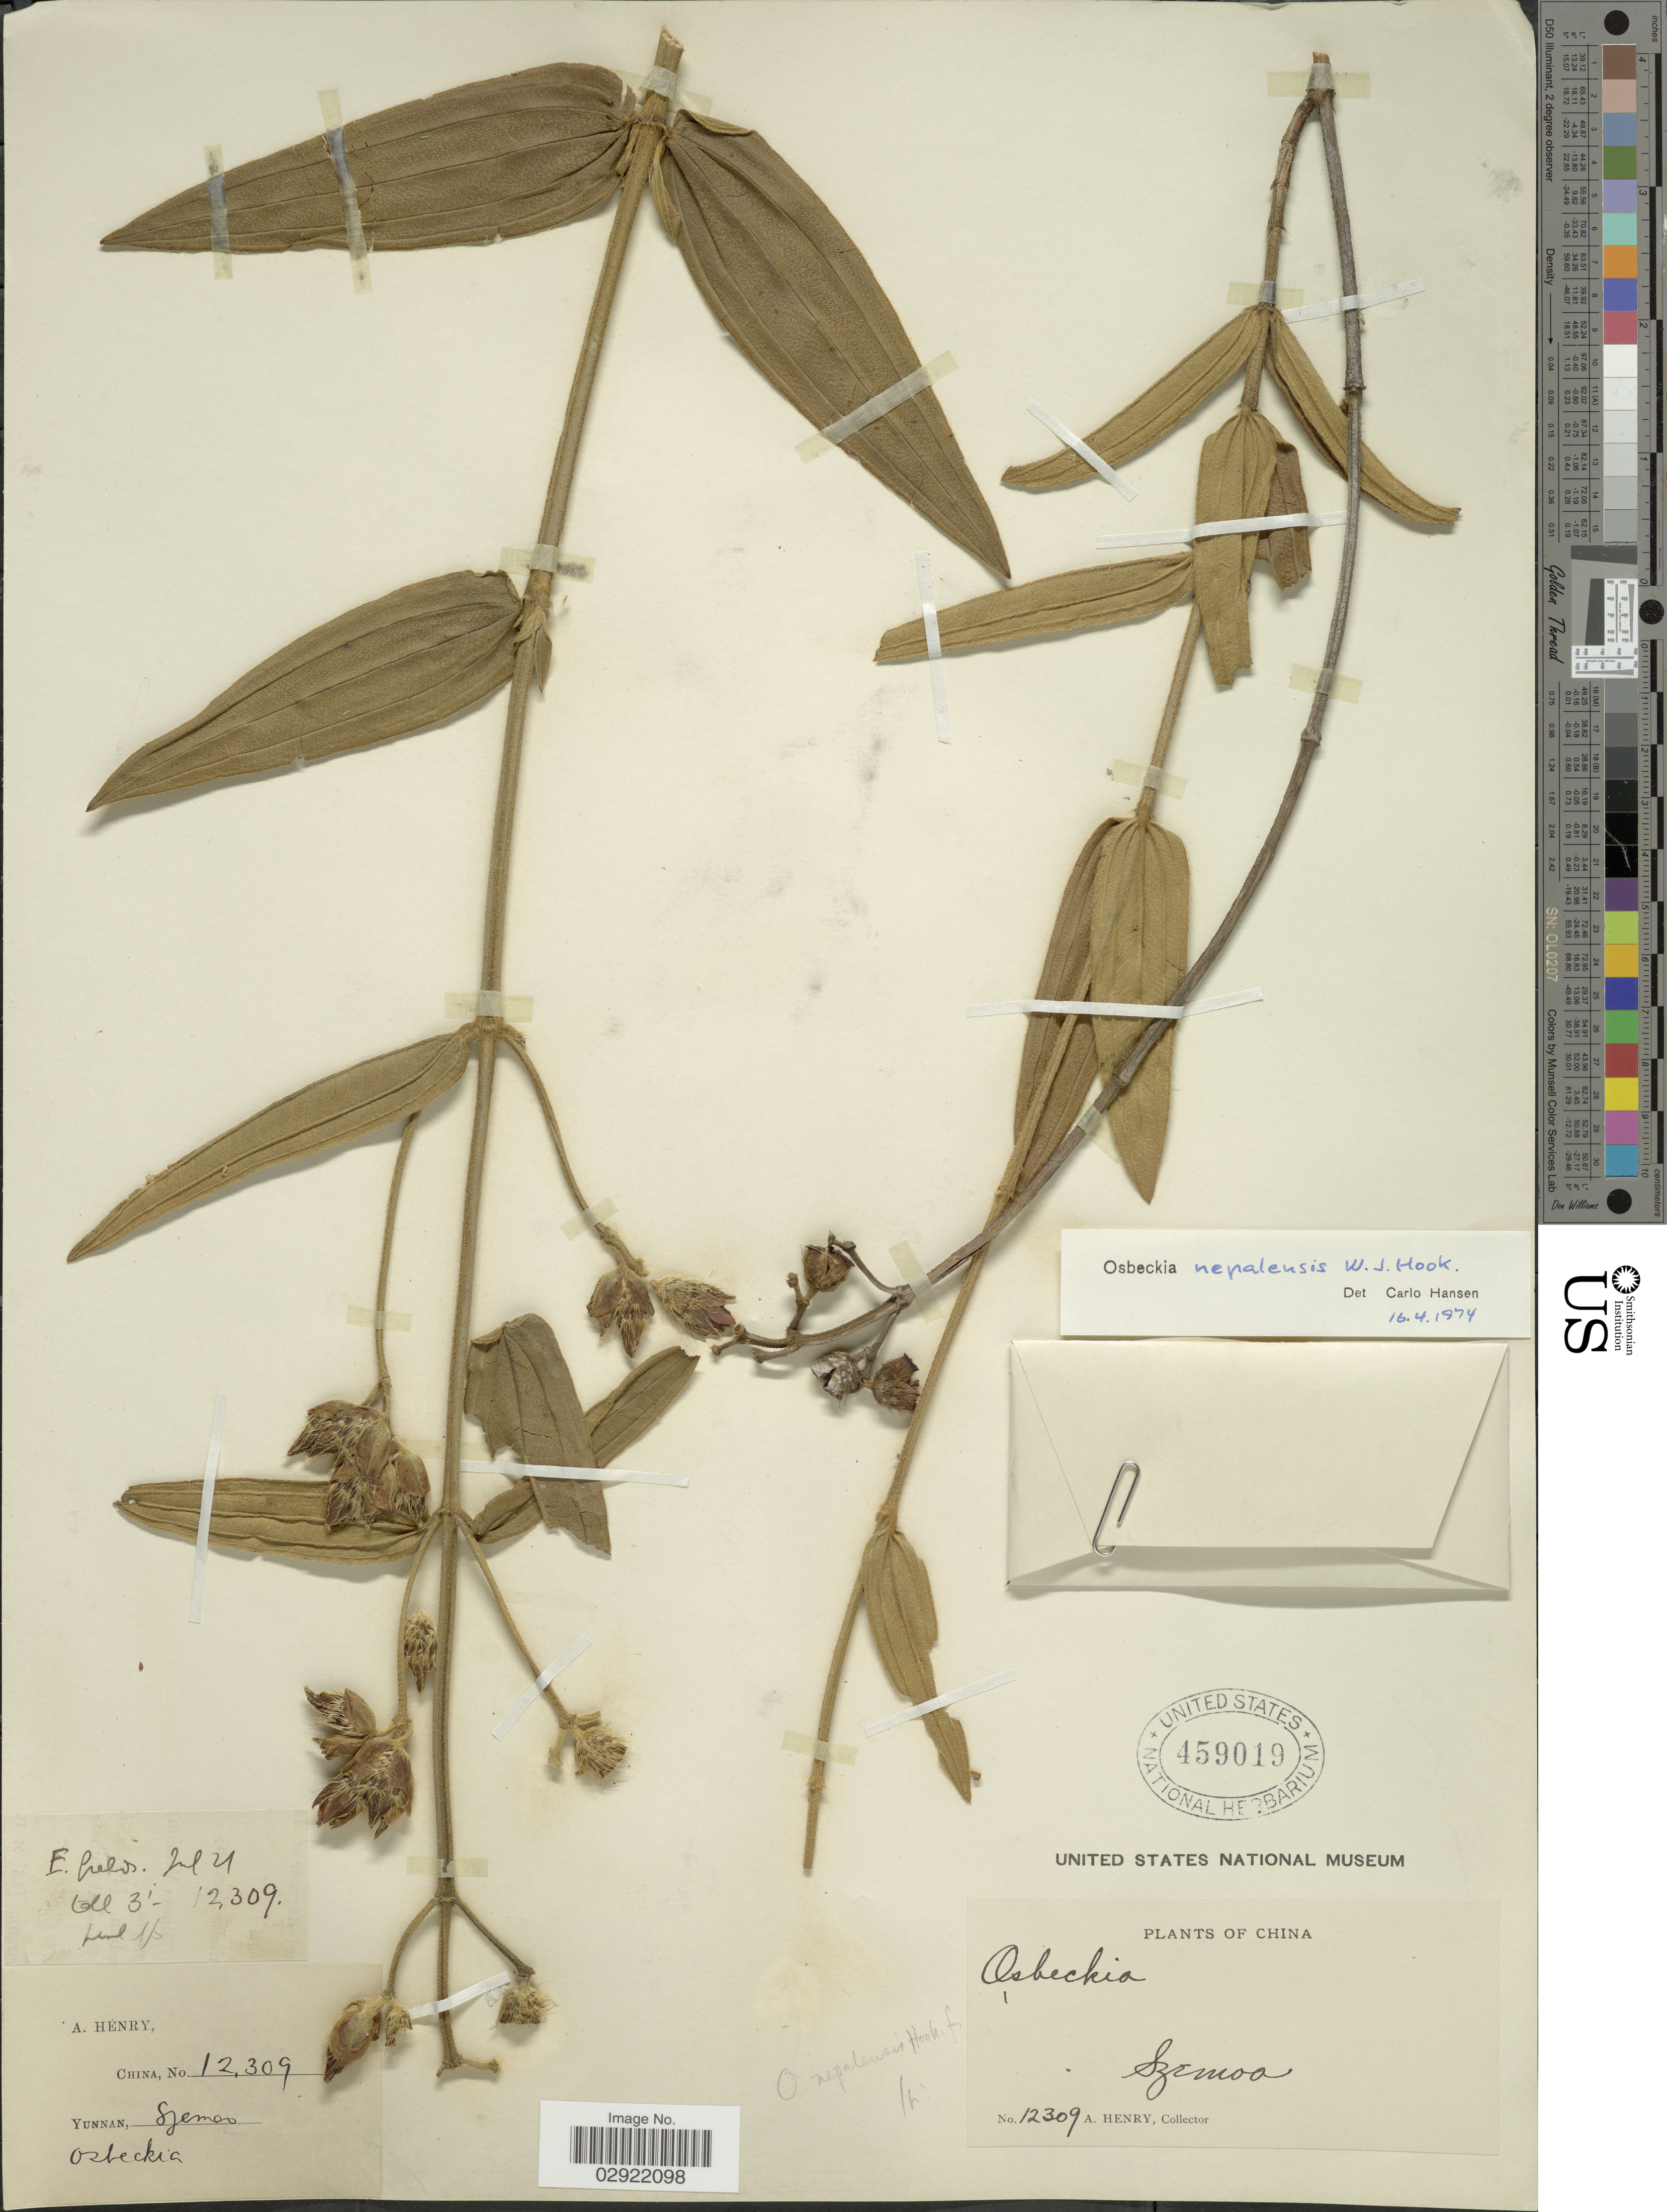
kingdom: Plantae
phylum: Tracheophyta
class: Magnoliopsida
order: Myrtales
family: Melastomataceae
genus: Osbeckia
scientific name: Osbeckia nepalensis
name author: Hook.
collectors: A. Henry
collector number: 12309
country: China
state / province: Yunnan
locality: Szemoa.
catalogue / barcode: US 459019